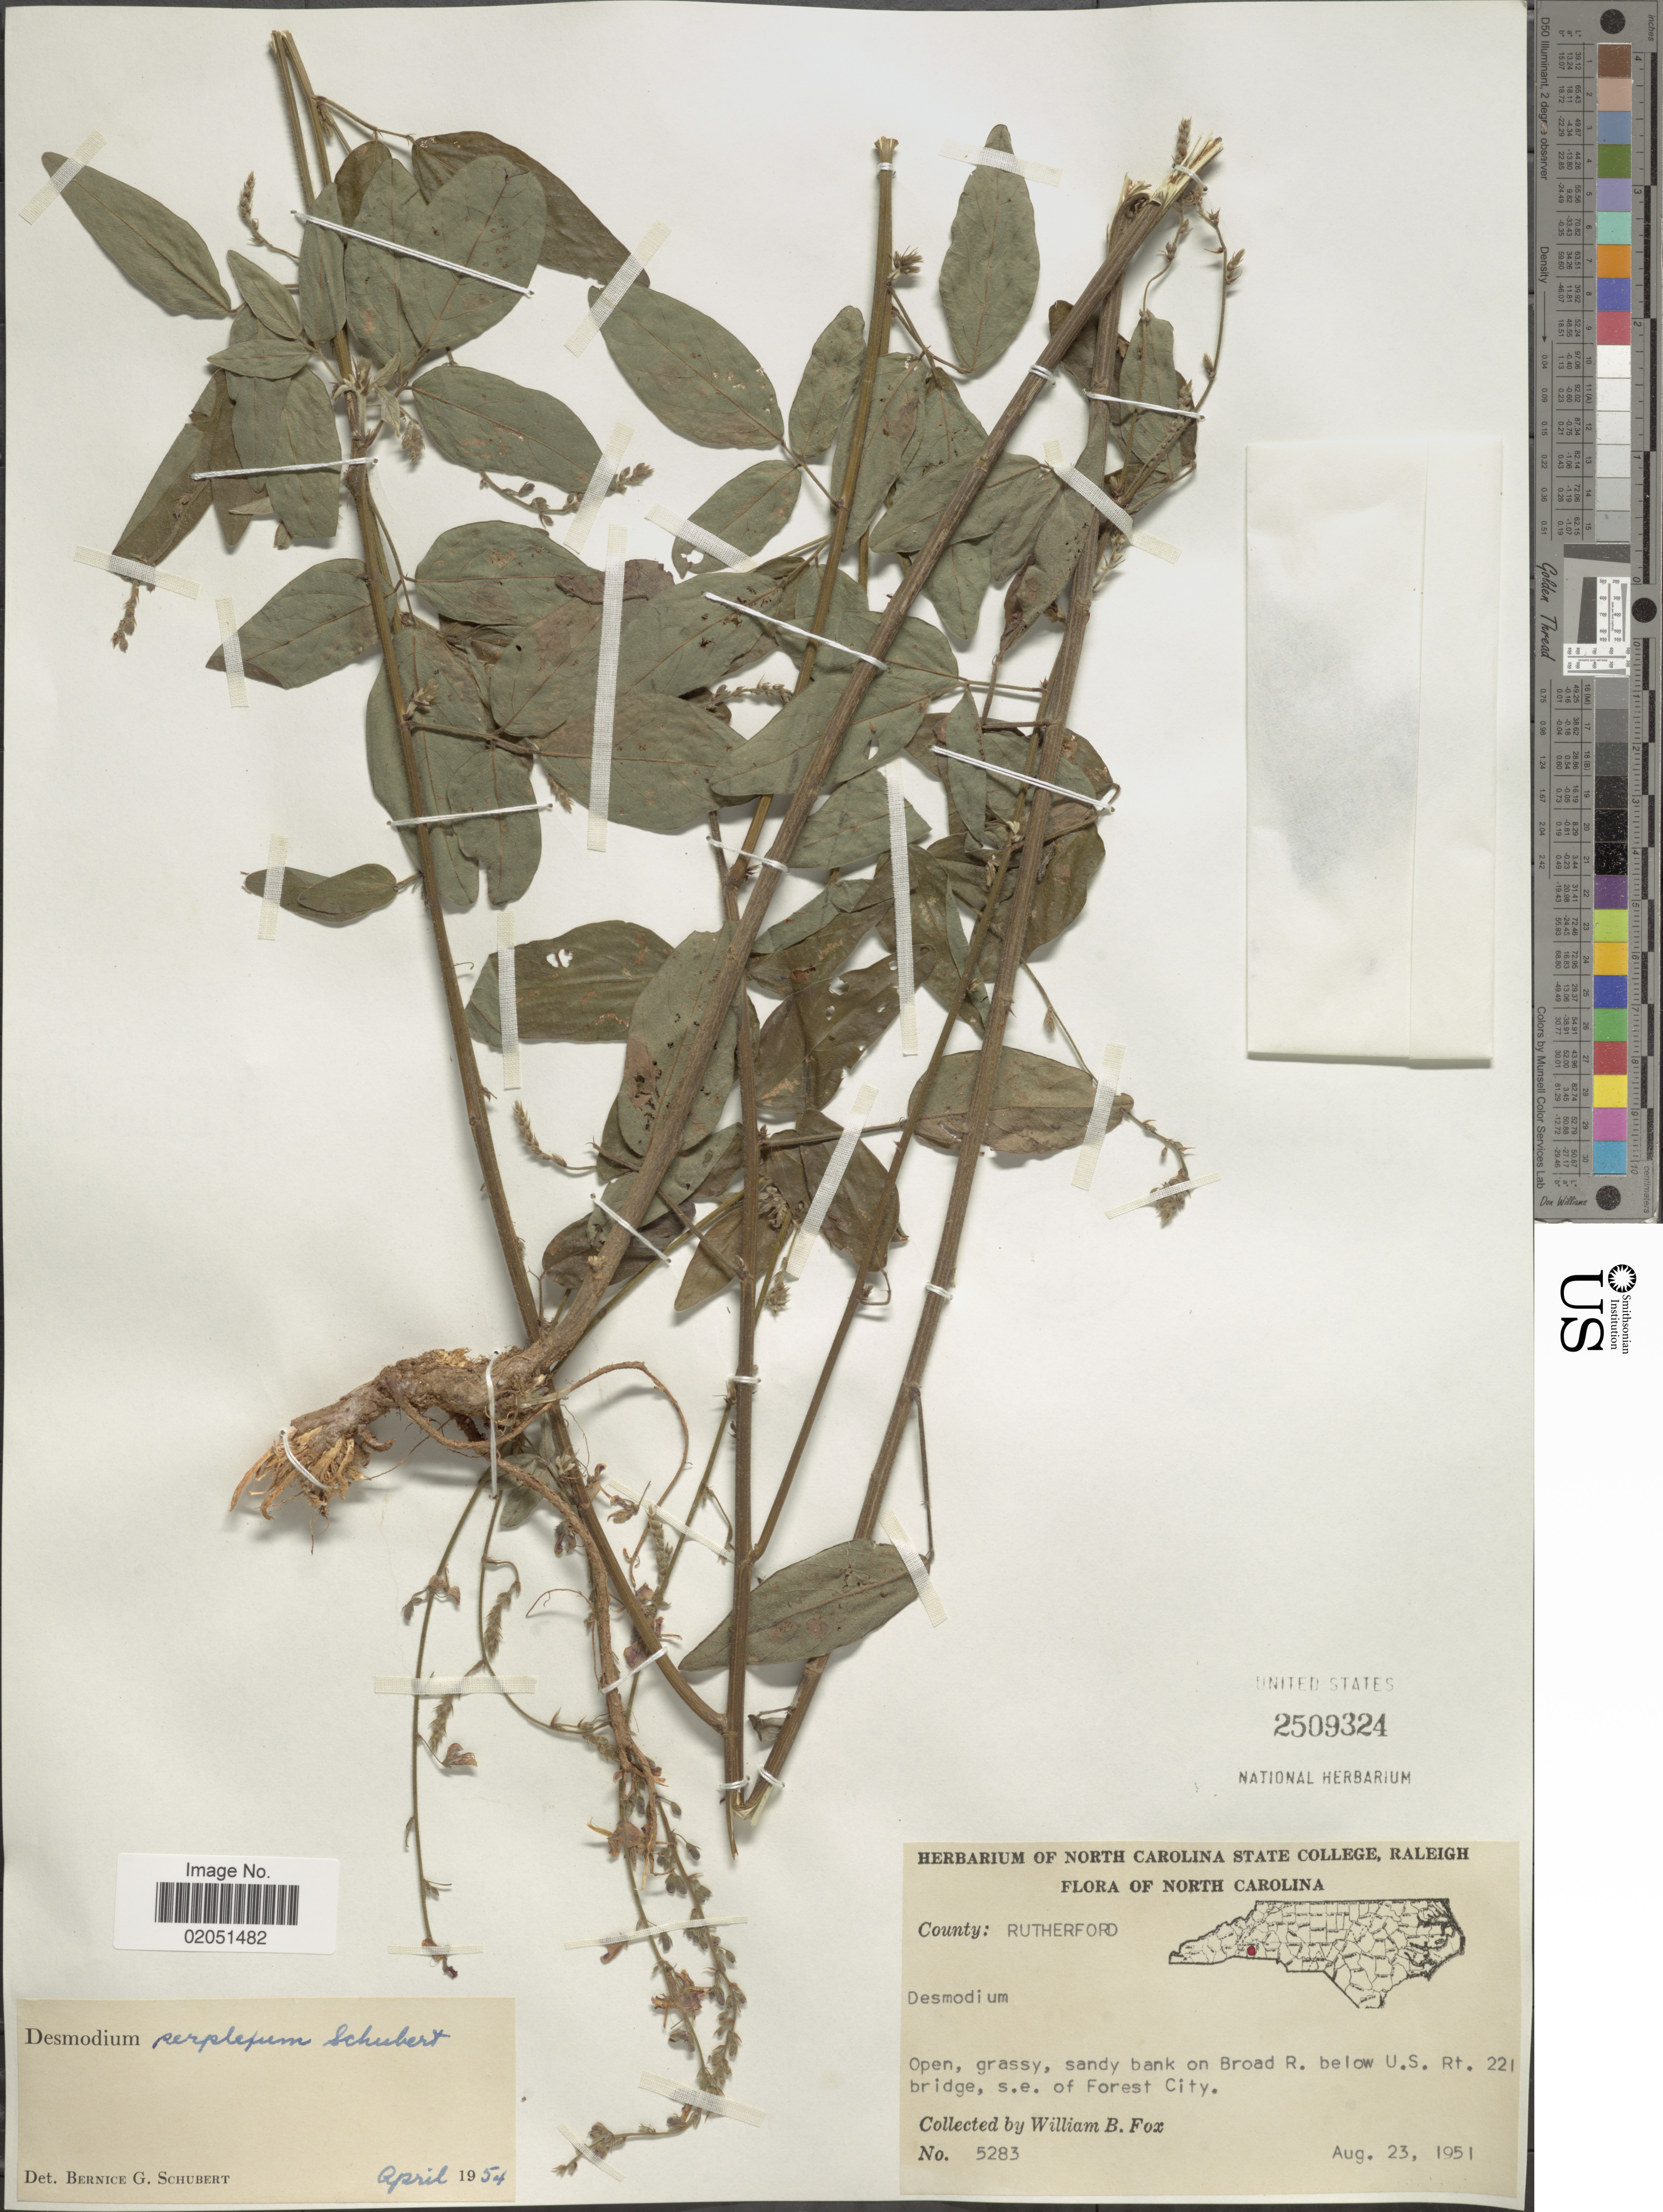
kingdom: Plantae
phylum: Tracheophyta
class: Magnoliopsida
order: Fabales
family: Fabaceae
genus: Desmodium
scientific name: Desmodium perplexum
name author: B.G. Schub.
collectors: W. B. Fox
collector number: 5283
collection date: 1951-08-23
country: United States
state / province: North Carolina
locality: County: Rutherford, open, grassy, sandy bank on Broad R. below U.S. Rt. 221 bridge, s. e. of Forest City.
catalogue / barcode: US 2509324